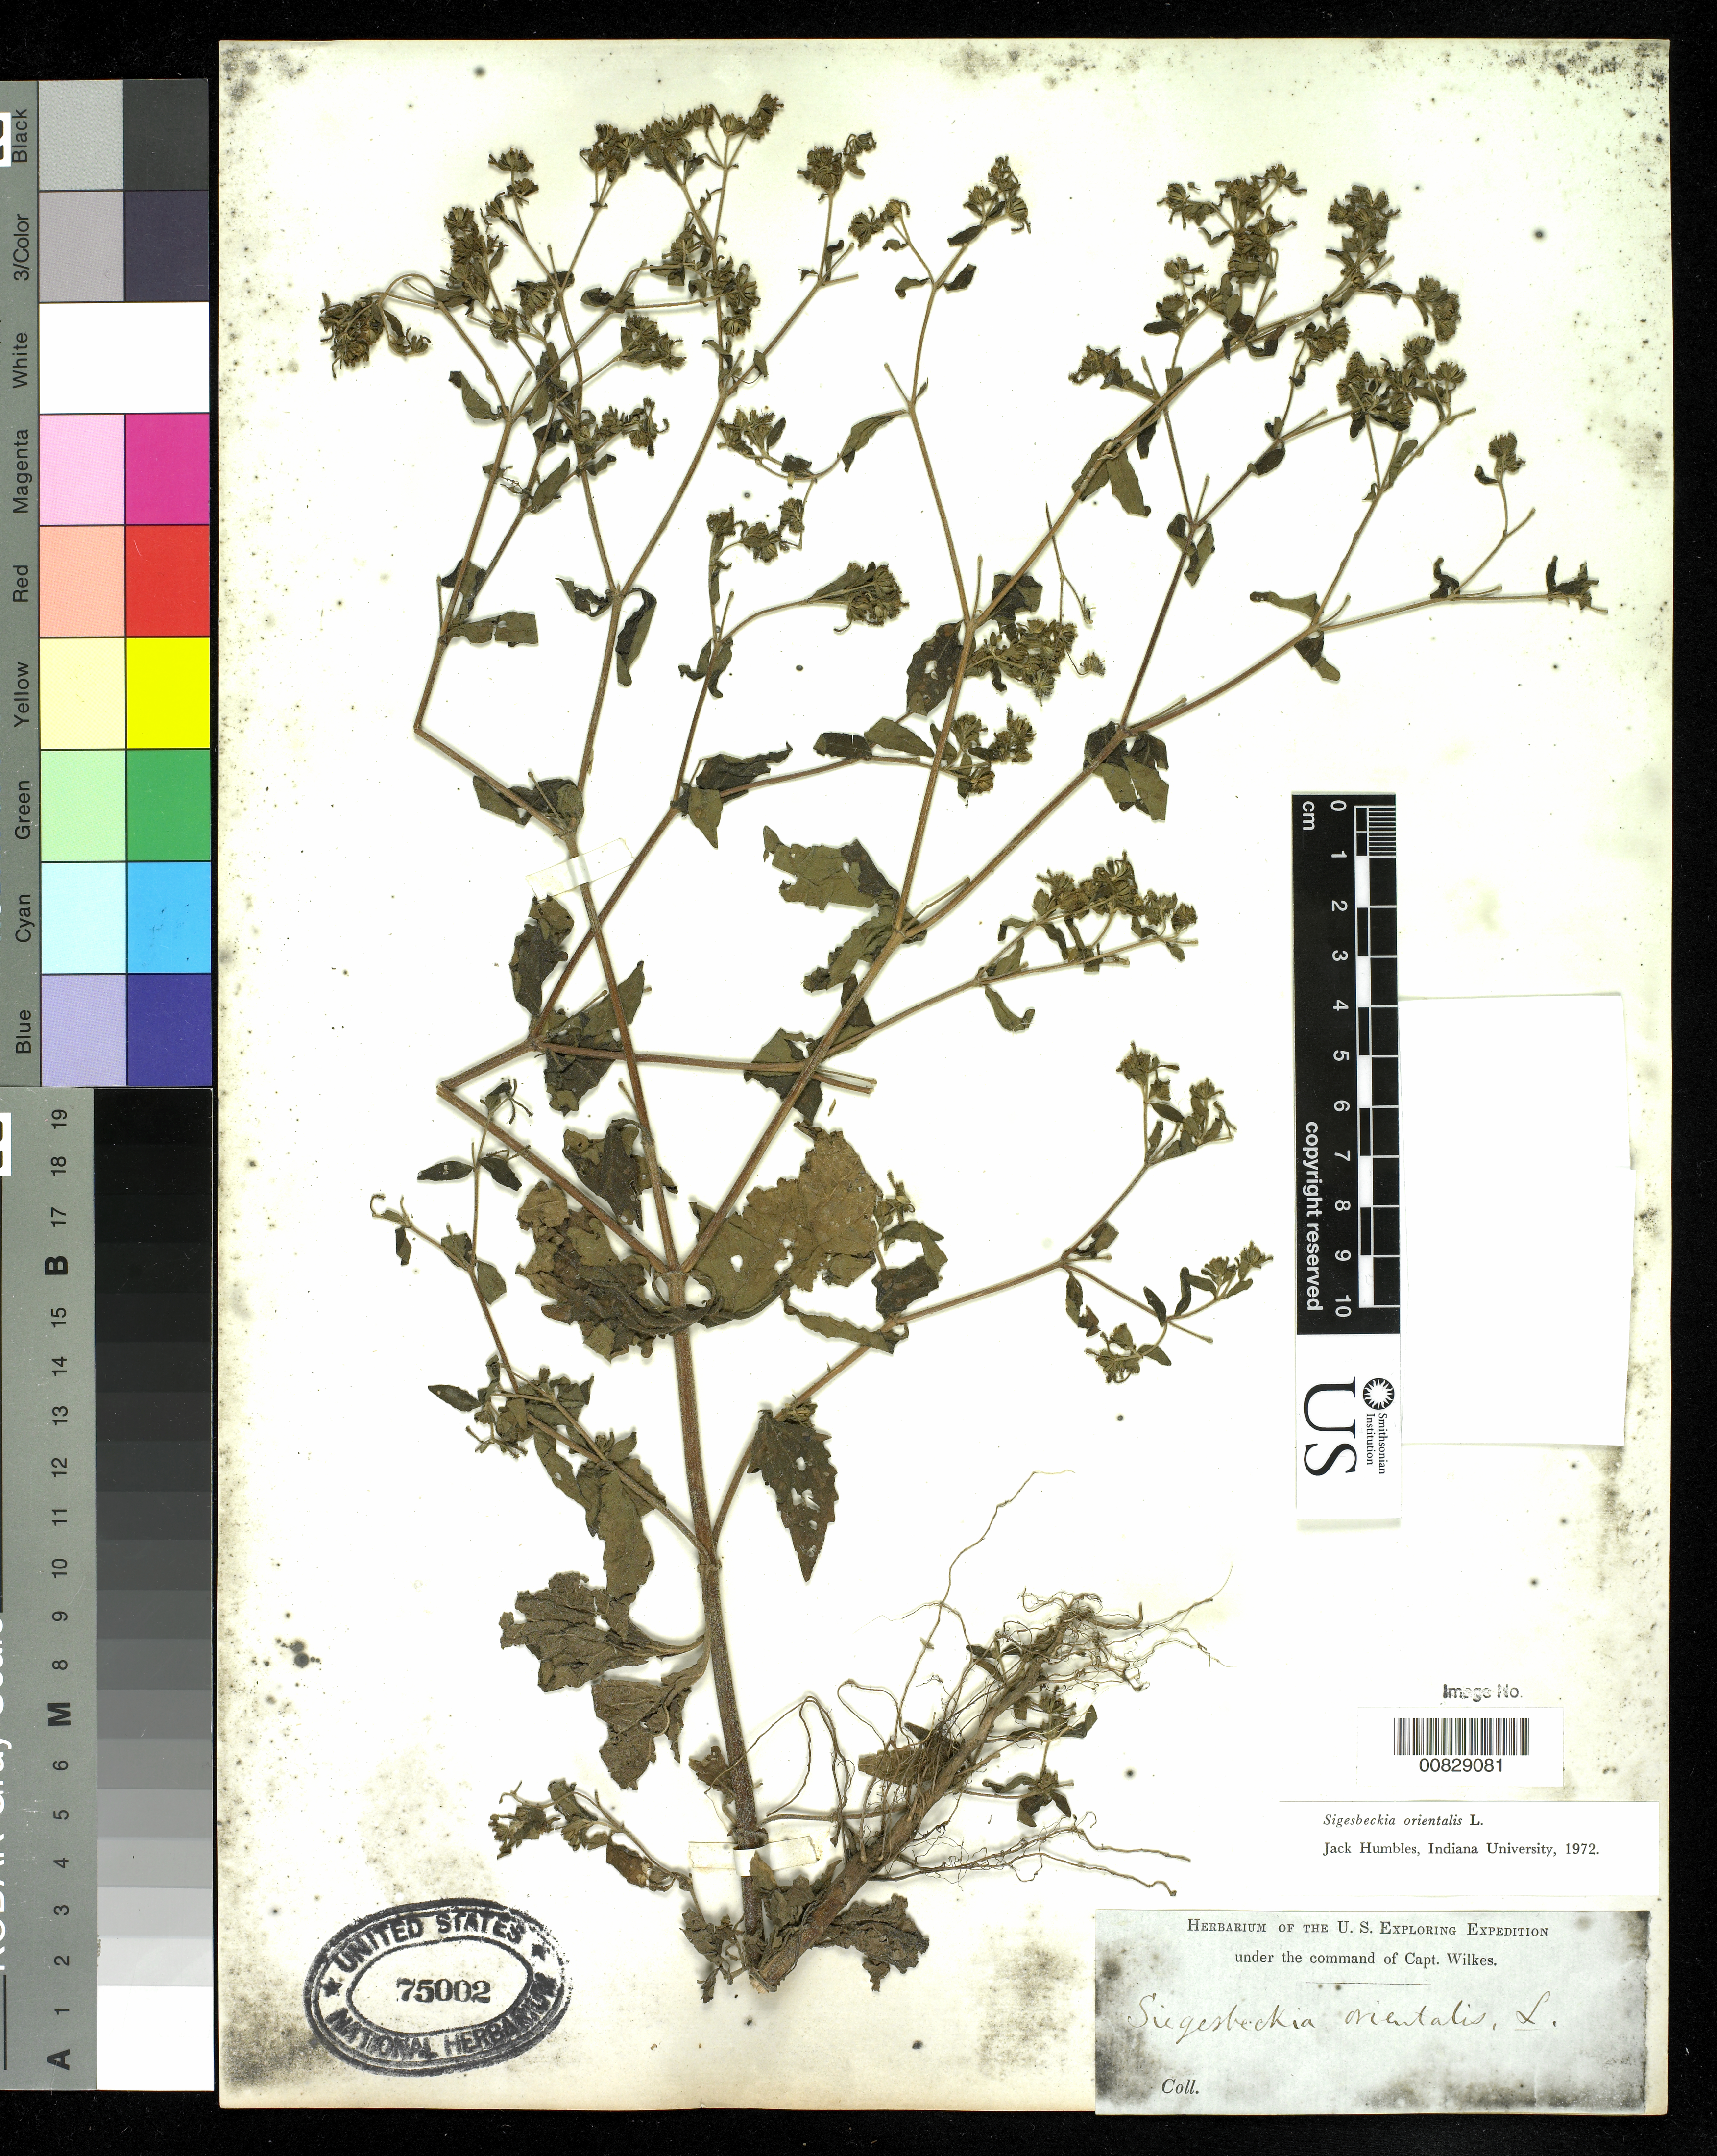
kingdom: Plantae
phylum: Tracheophyta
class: Magnoliopsida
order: Asterales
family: Asteraceae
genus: Sigesbeckia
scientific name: Sigesbeckia orientalis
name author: L.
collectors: Wilkes Explor. Exped.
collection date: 1838/1842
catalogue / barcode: US 75002